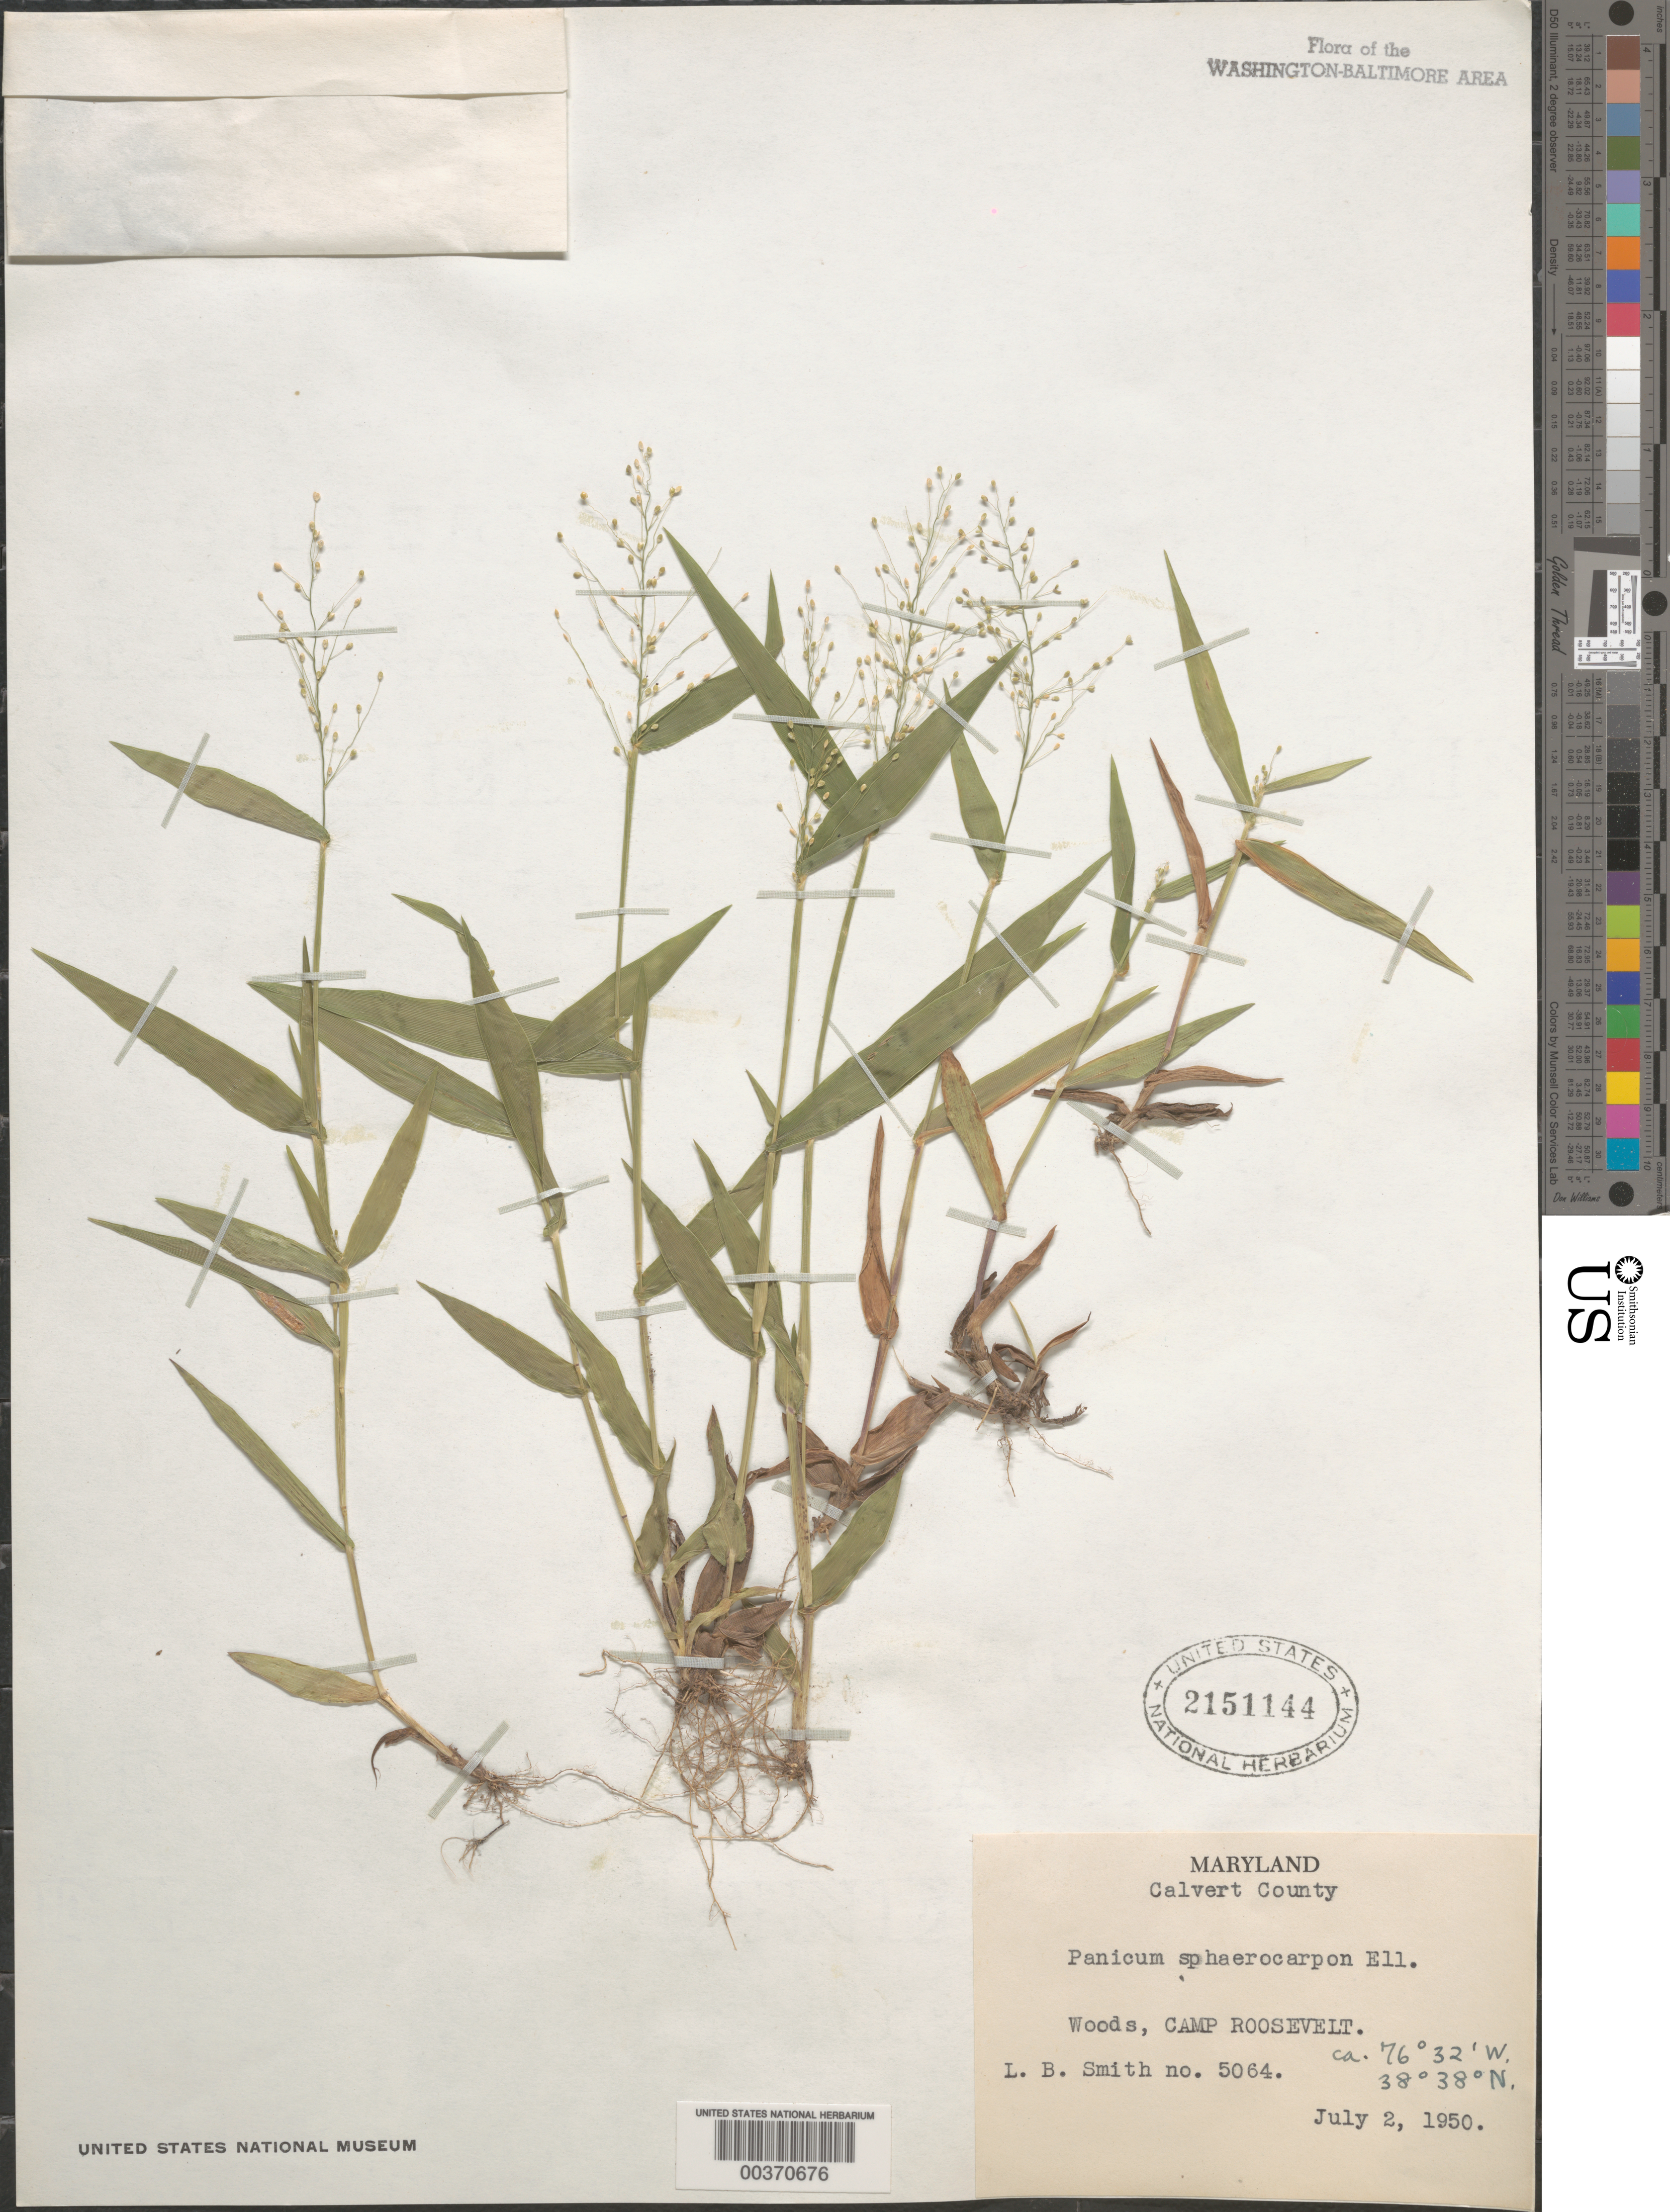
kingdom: Plantae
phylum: Tracheophyta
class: Liliopsida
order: Poales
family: Poaceae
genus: Dichanthelium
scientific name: Dichanthelium sphaerocarpon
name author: (Elliott) Gould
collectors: L. Smith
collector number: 5064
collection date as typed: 02 Jul 1950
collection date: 1950-07-02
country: United States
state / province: Maryland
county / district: Calvert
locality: Camp Roosevelt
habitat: Woods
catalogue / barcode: US 2151144